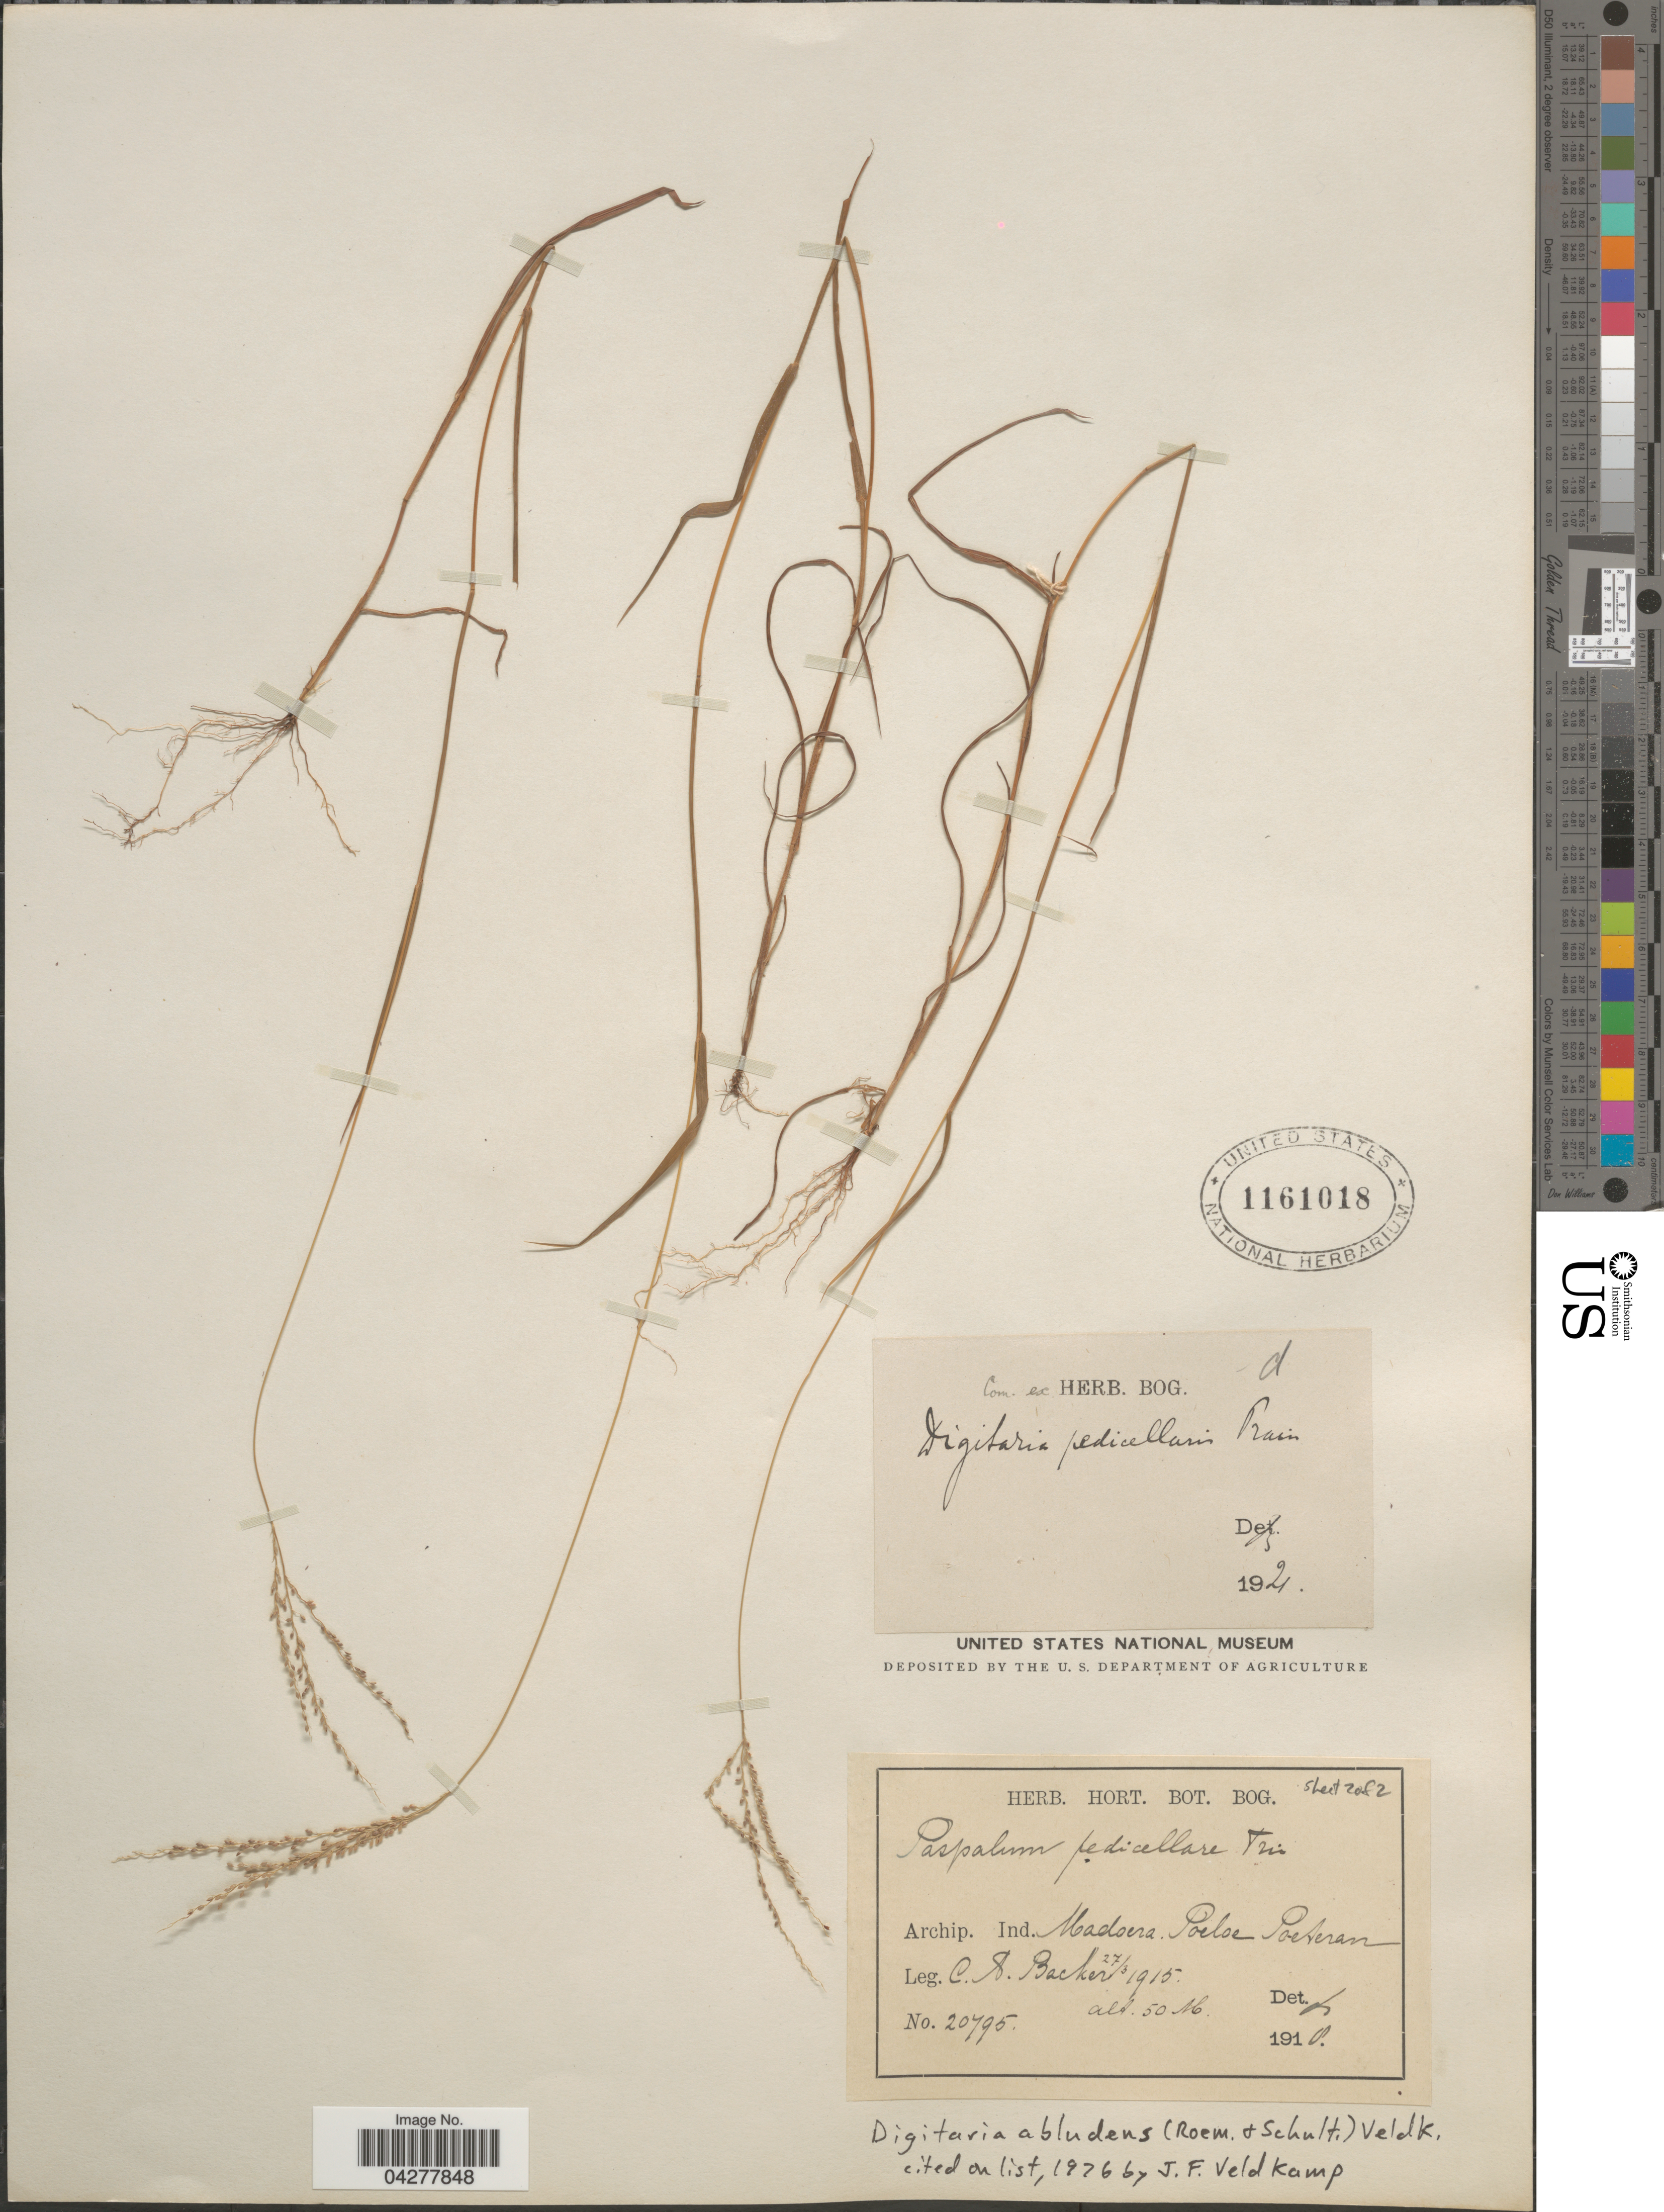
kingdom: Plantae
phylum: Tracheophyta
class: Liliopsida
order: Poales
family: Poaceae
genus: Digitaria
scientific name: Digitaria abludens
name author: (Roem. & Schult.) Veldkamp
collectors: C. A. Backer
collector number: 20795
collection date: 1915-03-27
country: Indonesia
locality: Archip. Ind. Madoera. Poeloe Poeteran.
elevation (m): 50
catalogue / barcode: US 1161018